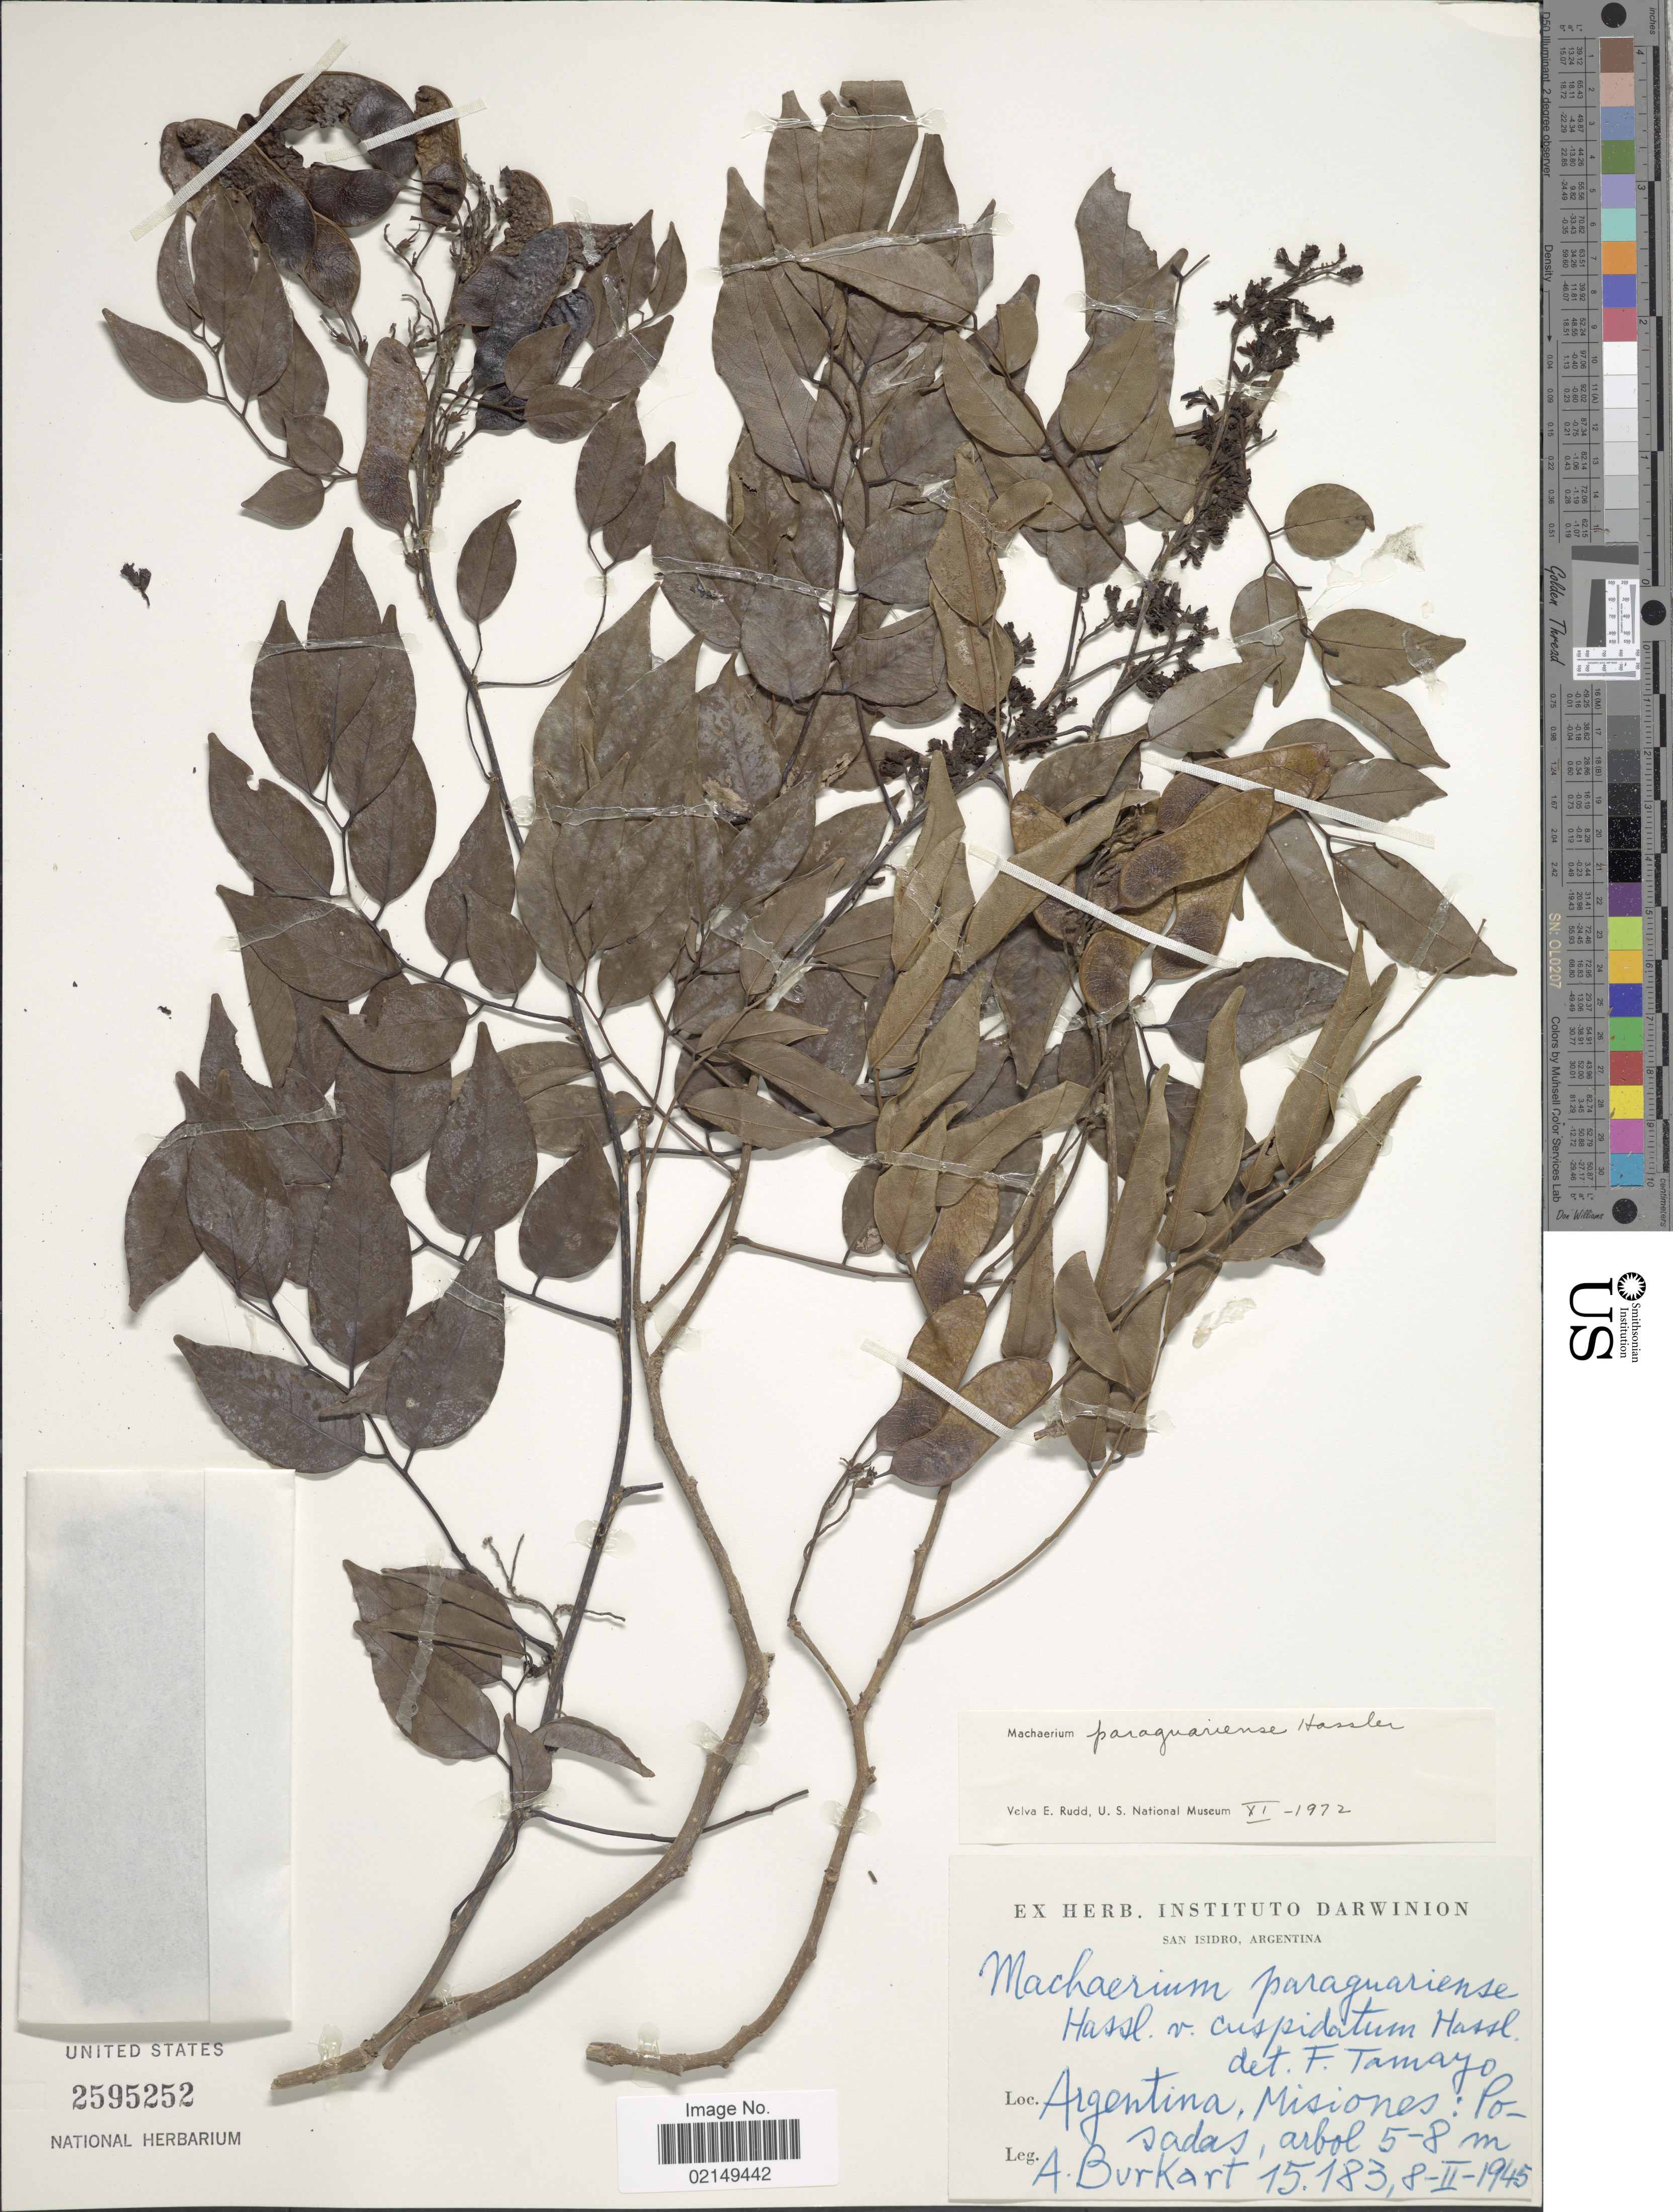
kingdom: Plantae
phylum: Tracheophyta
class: Magnoliopsida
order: Fabales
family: Fabaceae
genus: Machaerium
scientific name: Machaerium paraguariense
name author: Hassl.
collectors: A. E. Burkart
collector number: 15183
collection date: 1945-02-08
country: Argentina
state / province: Misiones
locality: San Isidro, Argentina, Misiones: Posadas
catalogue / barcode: US 2595252